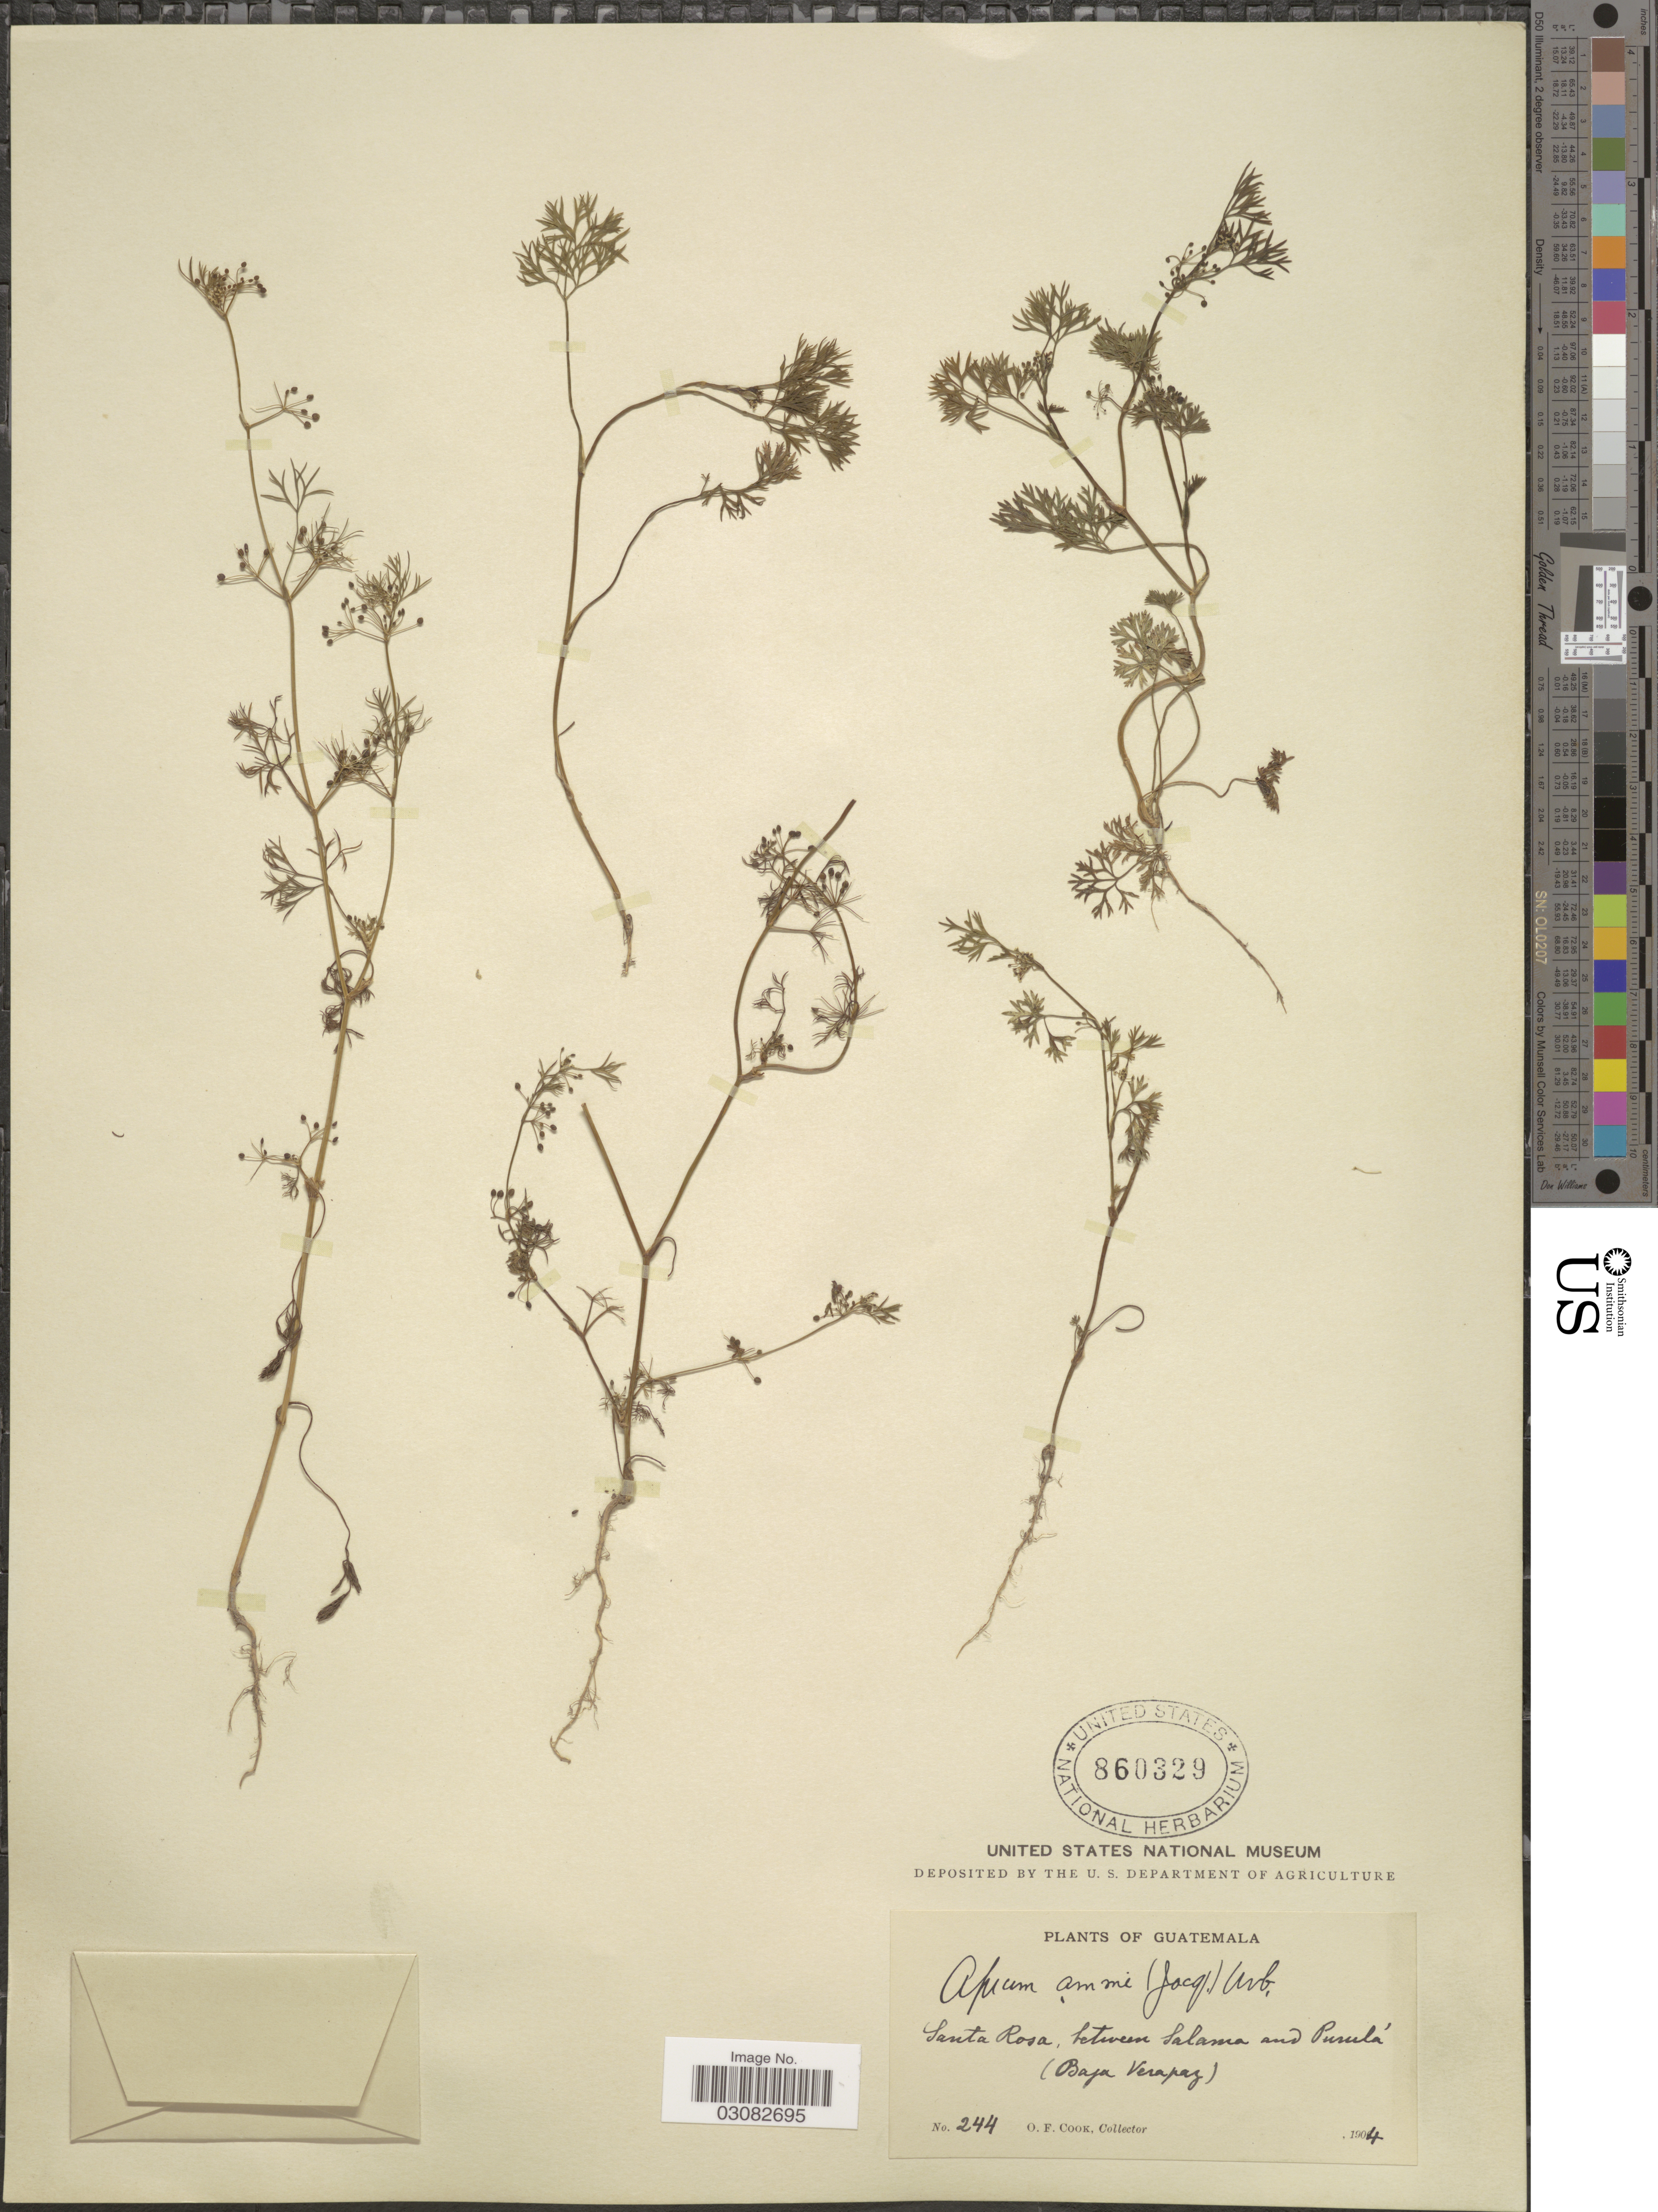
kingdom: Plantae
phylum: Tracheophyta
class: Magnoliopsida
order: Apiales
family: Apiaceae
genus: Apium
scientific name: Apium ammi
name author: (Jacq.) Urb.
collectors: O. F. Cook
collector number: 244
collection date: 1904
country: Guatemala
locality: Santa Rosa, between Salama and Purulá. (Baja Verapaz).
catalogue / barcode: US 860329